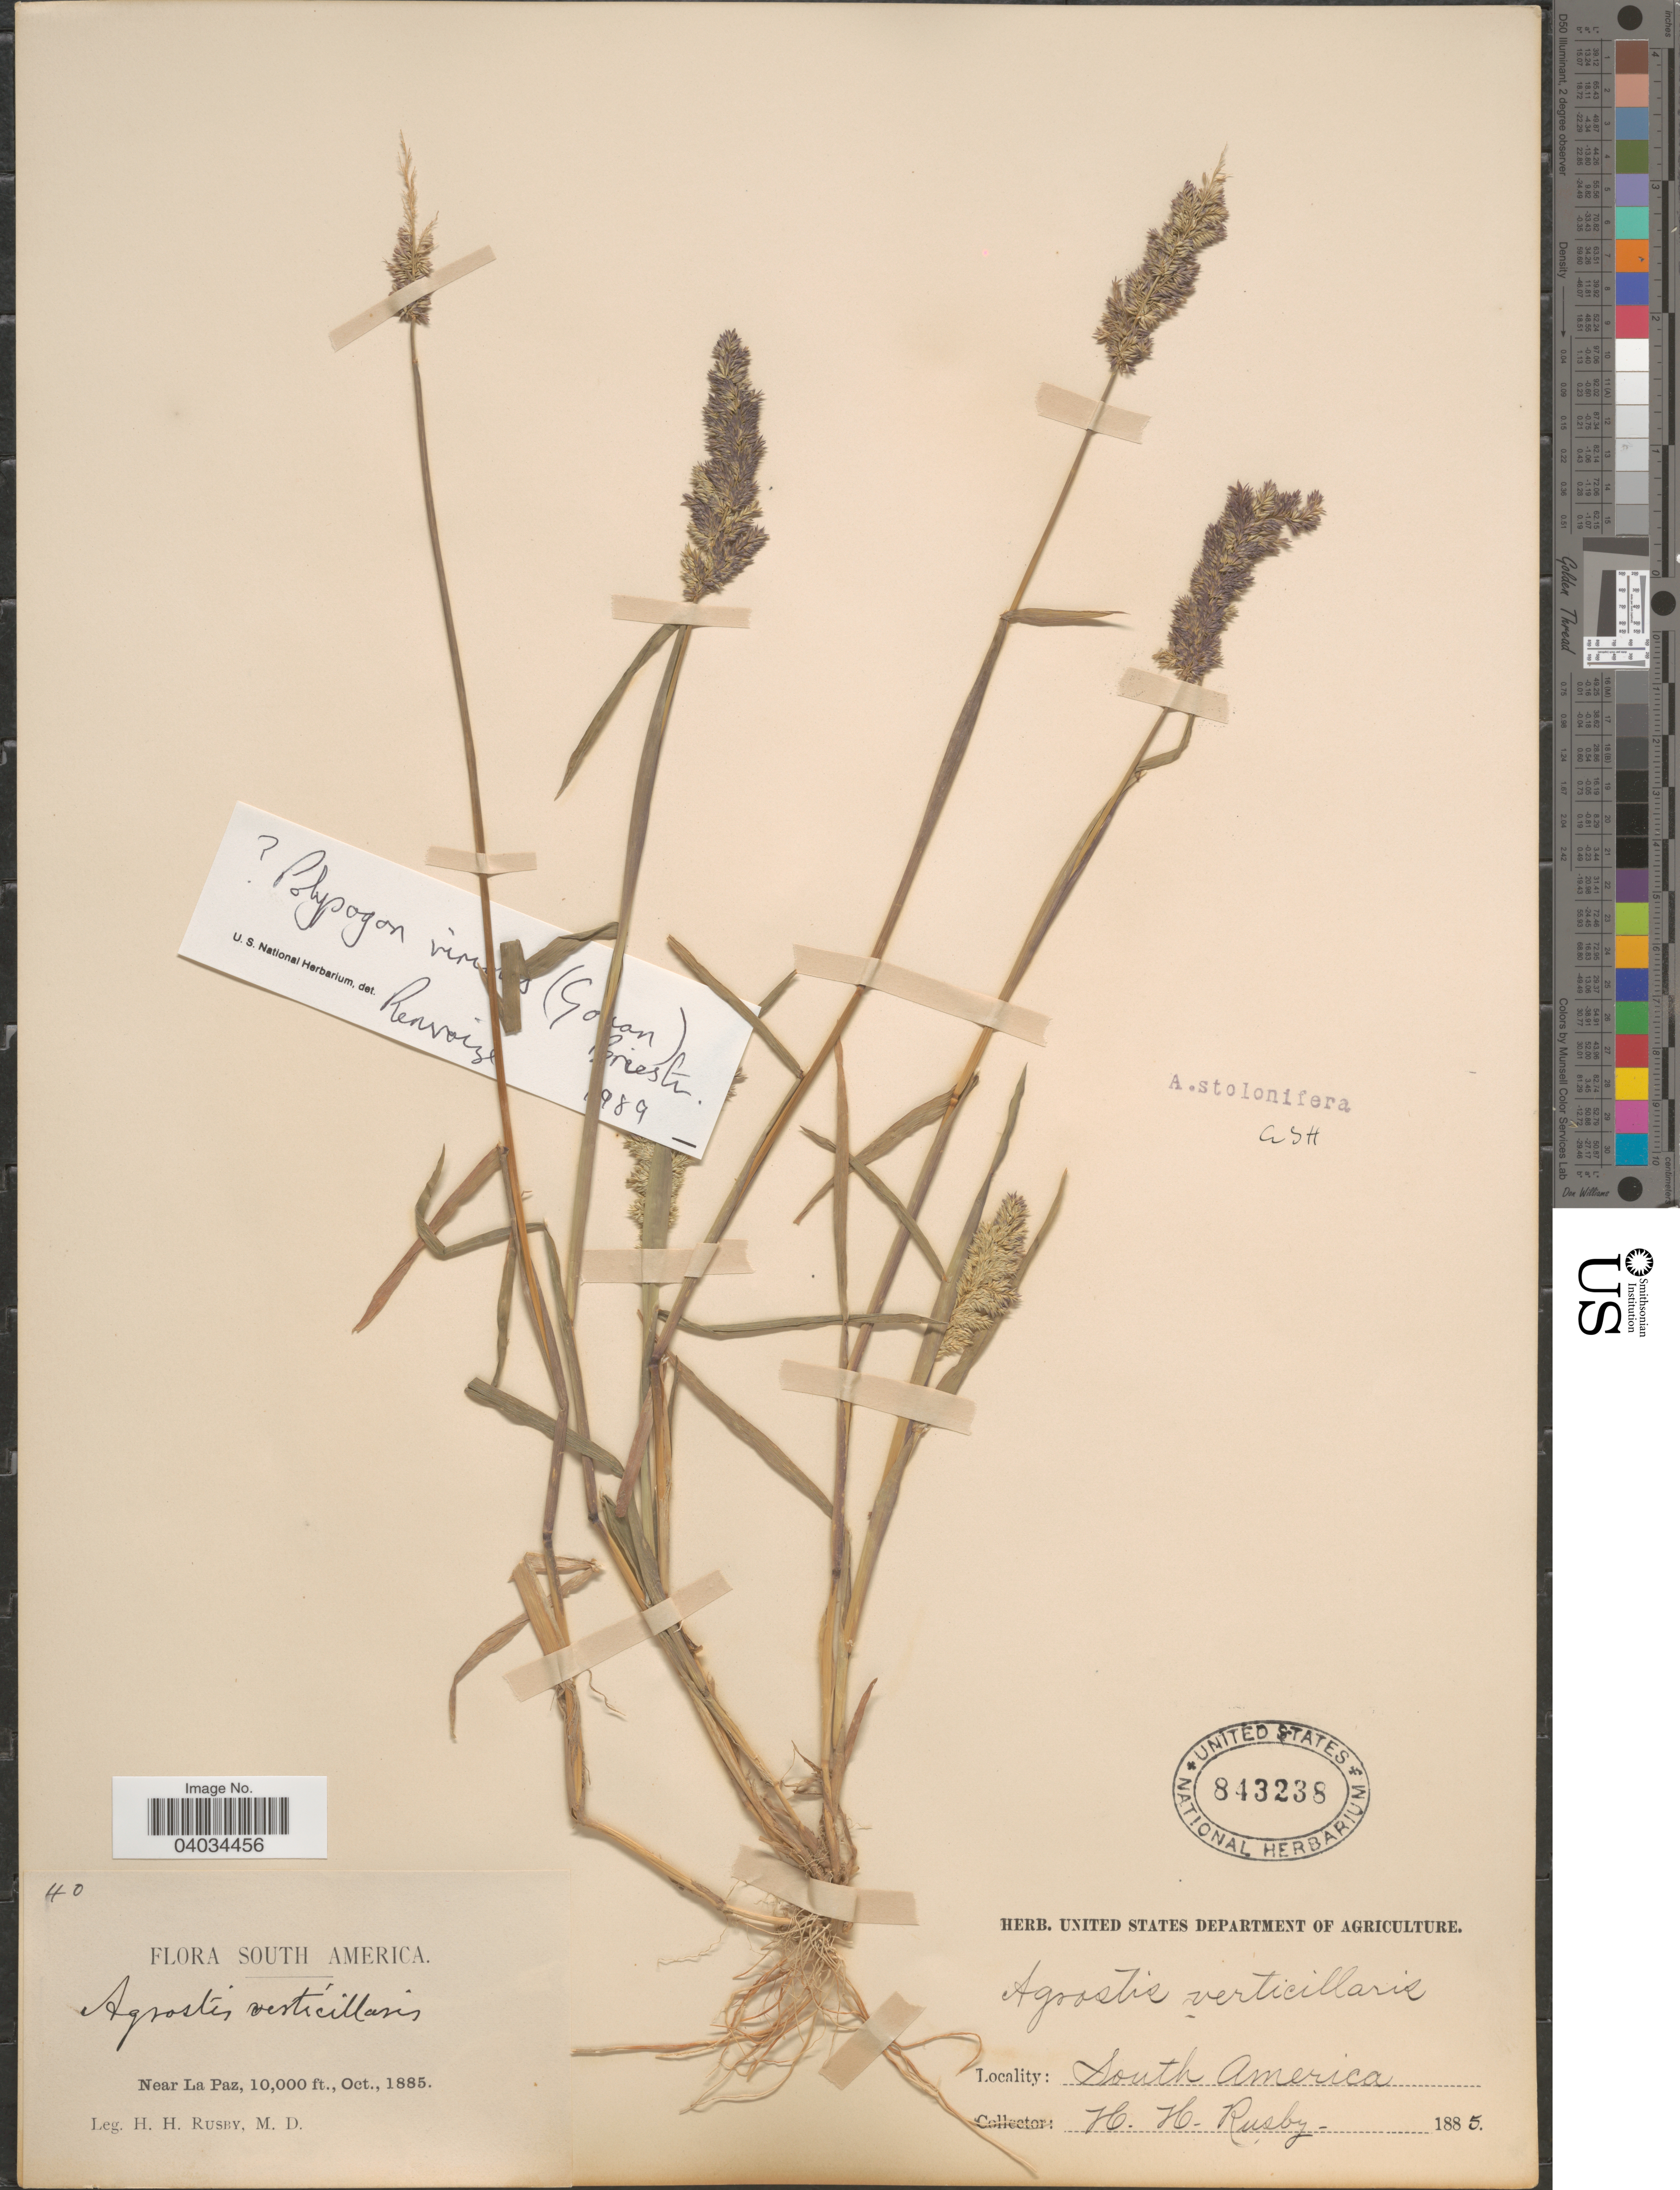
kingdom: Plantae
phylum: Tracheophyta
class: Liliopsida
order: Poales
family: Poaceae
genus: Polypogon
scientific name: Polypogon viridis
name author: (Gouan) Breistroffer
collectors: H. H. Rusby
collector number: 40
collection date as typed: Oct., 1885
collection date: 1885-10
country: Bolivia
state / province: La Paz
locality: Near La Paz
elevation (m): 3048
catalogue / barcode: US 843238